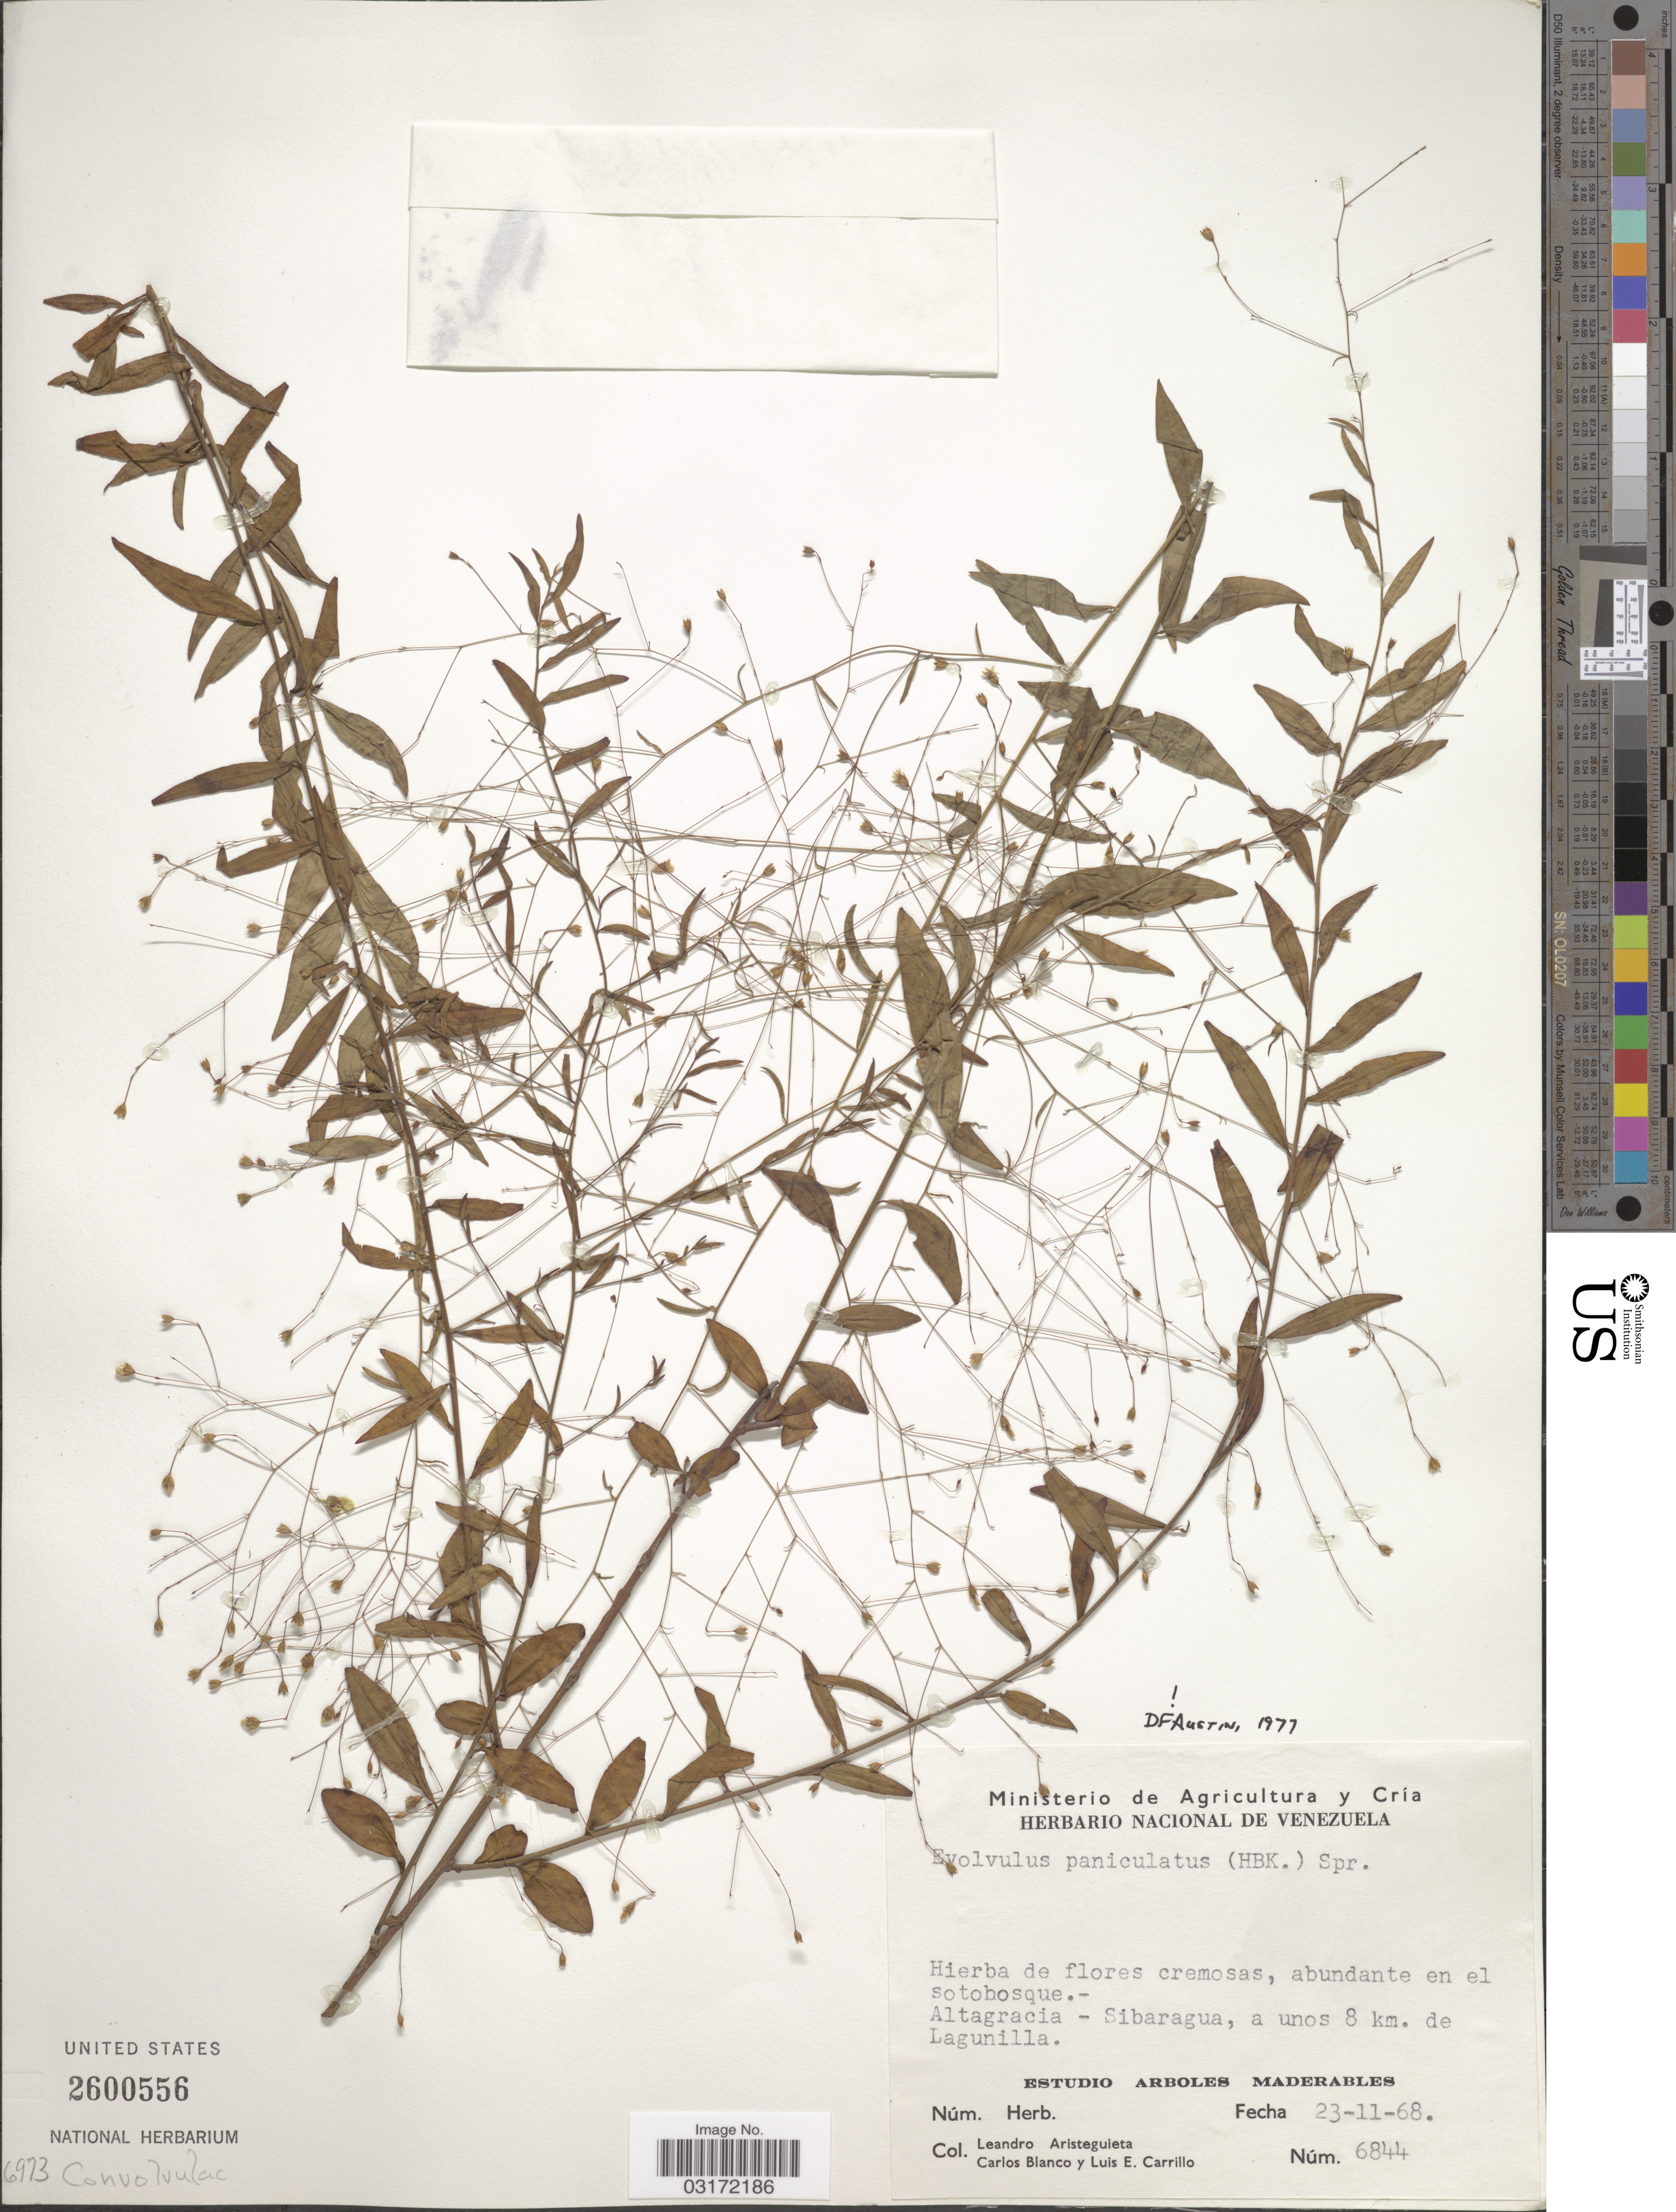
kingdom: Plantae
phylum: Tracheophyta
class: Magnoliopsida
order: Solanales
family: Convolvulaceae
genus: Evolvulus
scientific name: Evolvulus paniculatus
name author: (Bonpl.) Spreng.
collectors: L. Aristeguieta, C. Blanco & L. Carrillo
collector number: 6844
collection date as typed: Transcribed d/m/y: 23/11/68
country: Venezuela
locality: Altagracia - Sibaragua, a unos 8 km. de Lagunilla.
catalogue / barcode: US 2600556